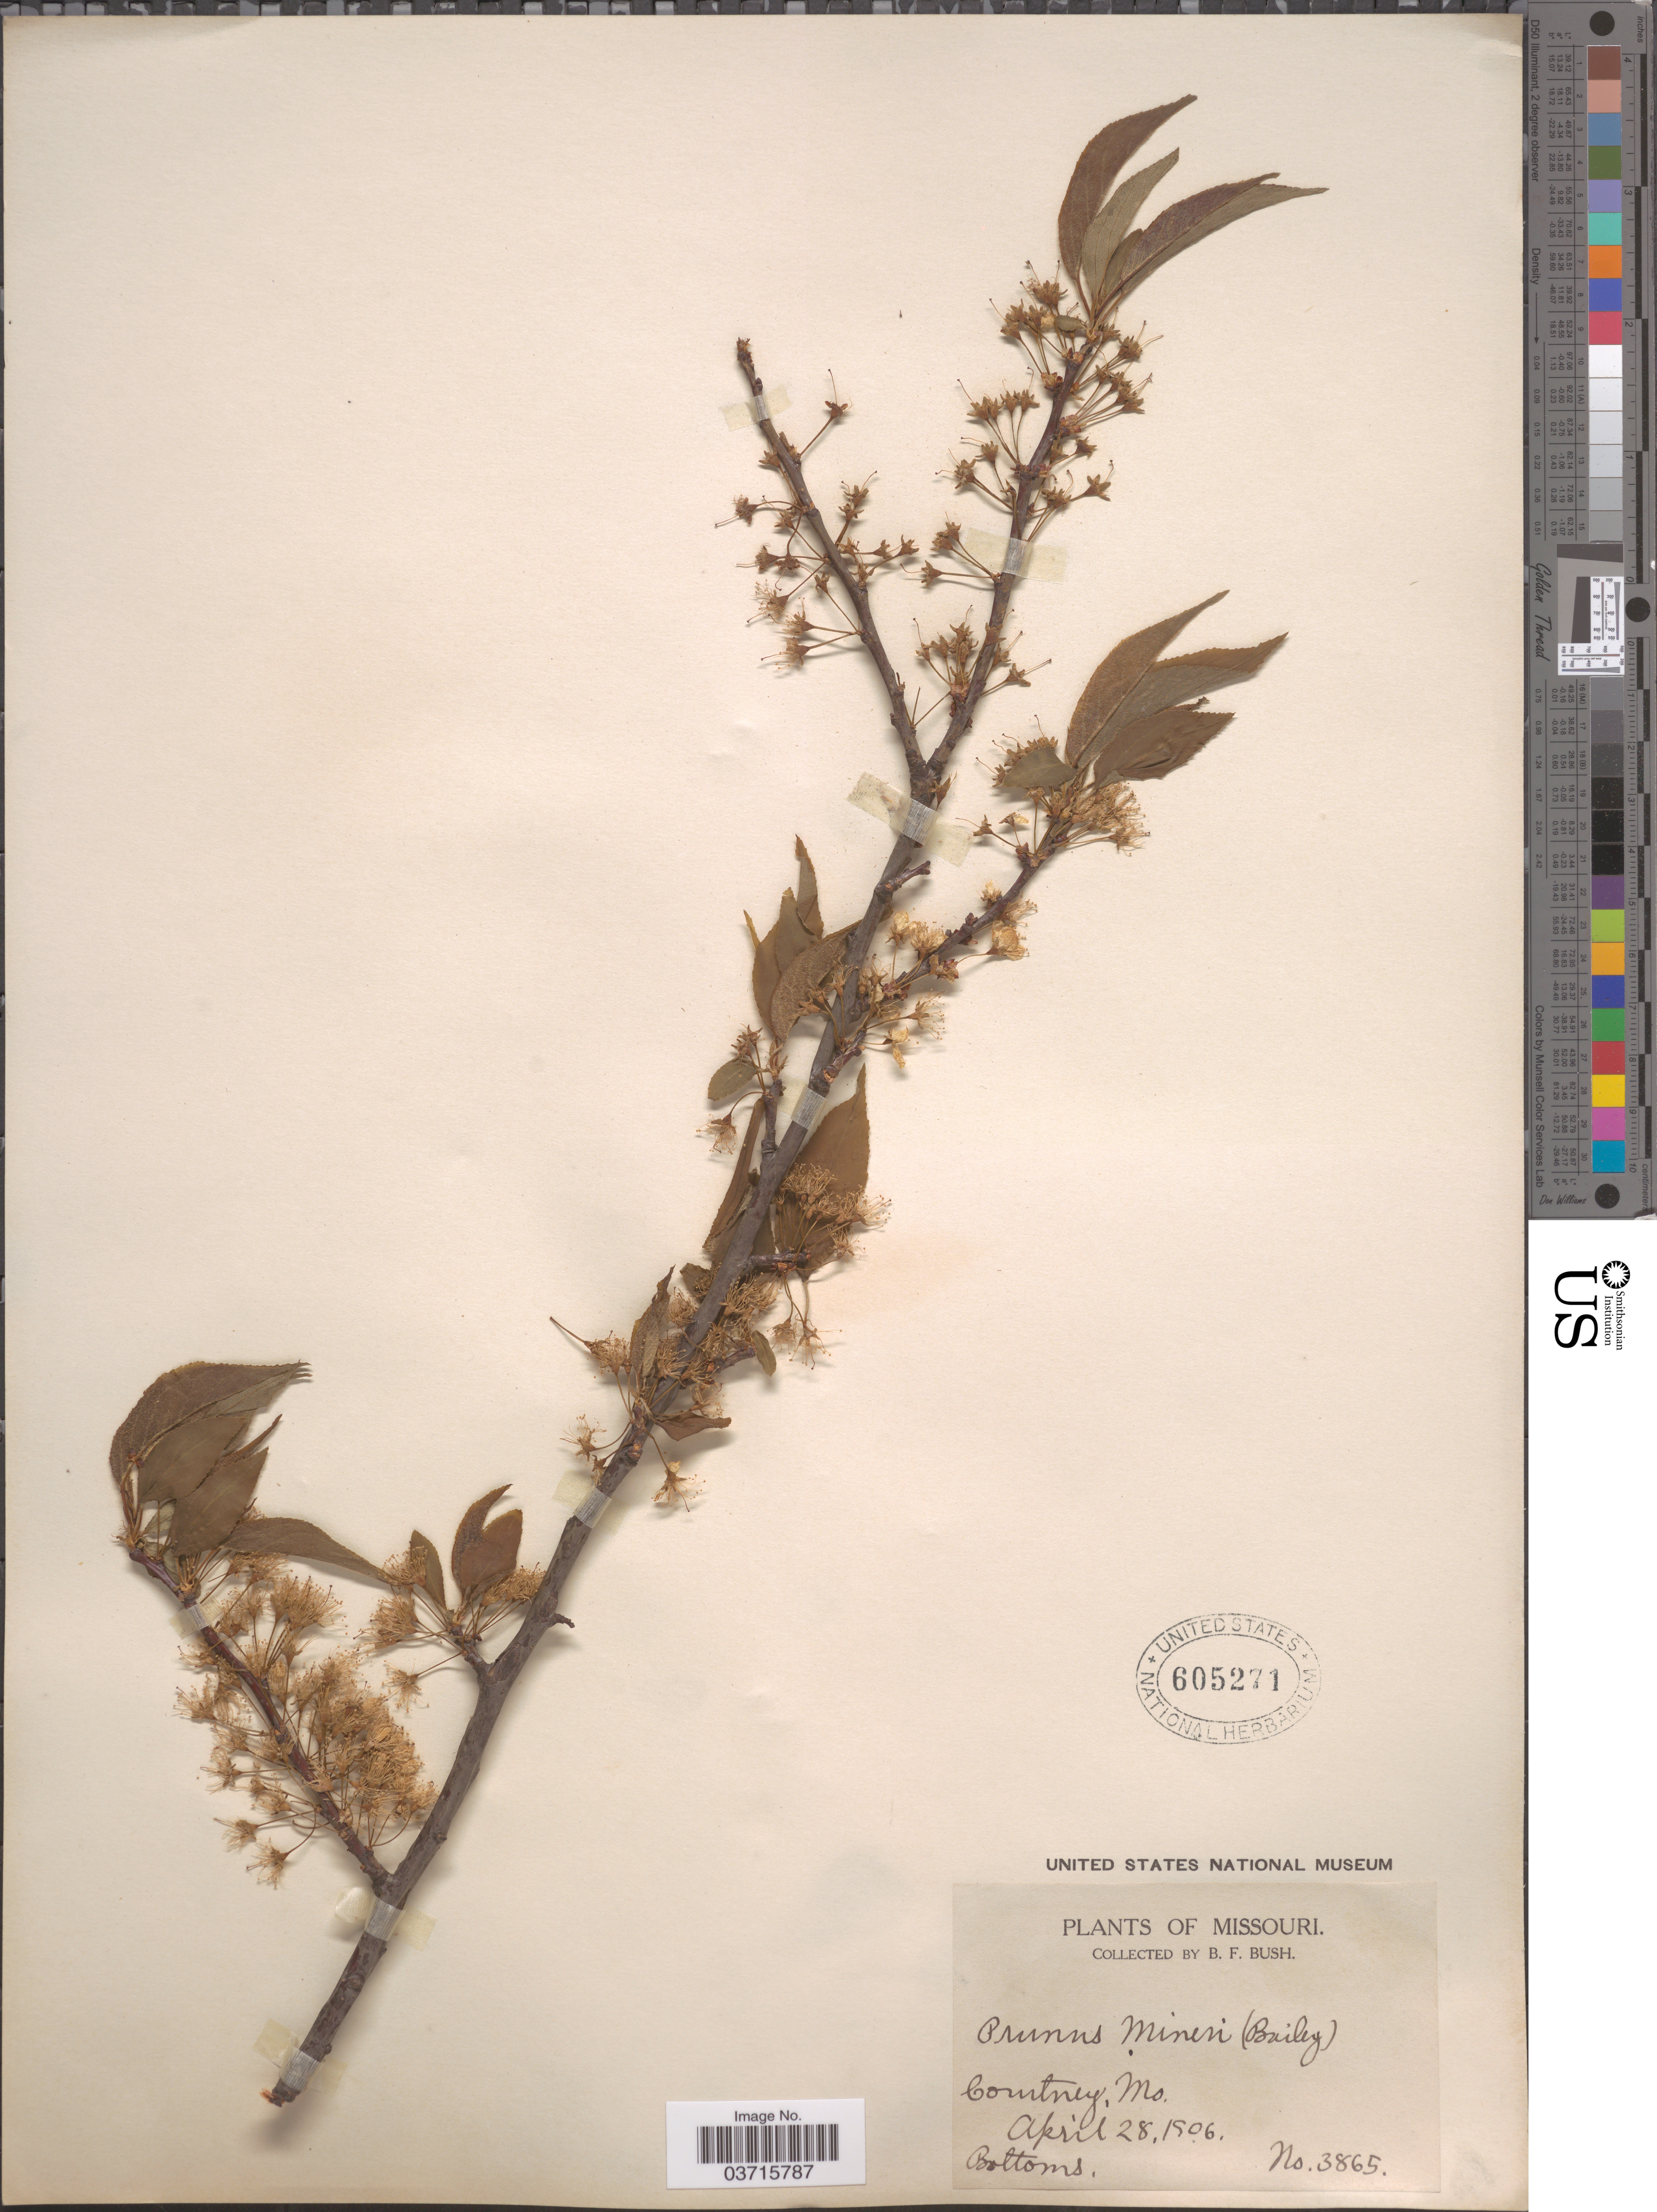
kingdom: Plantae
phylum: Tracheophyta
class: Magnoliopsida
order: Rosales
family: Rosaceae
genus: Prunus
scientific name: Prunus hortulana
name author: L.H. Bailey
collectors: B. F. Bush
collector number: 3865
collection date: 1906-04-28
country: United States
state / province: Missouri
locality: Courtney.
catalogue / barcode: US 605271